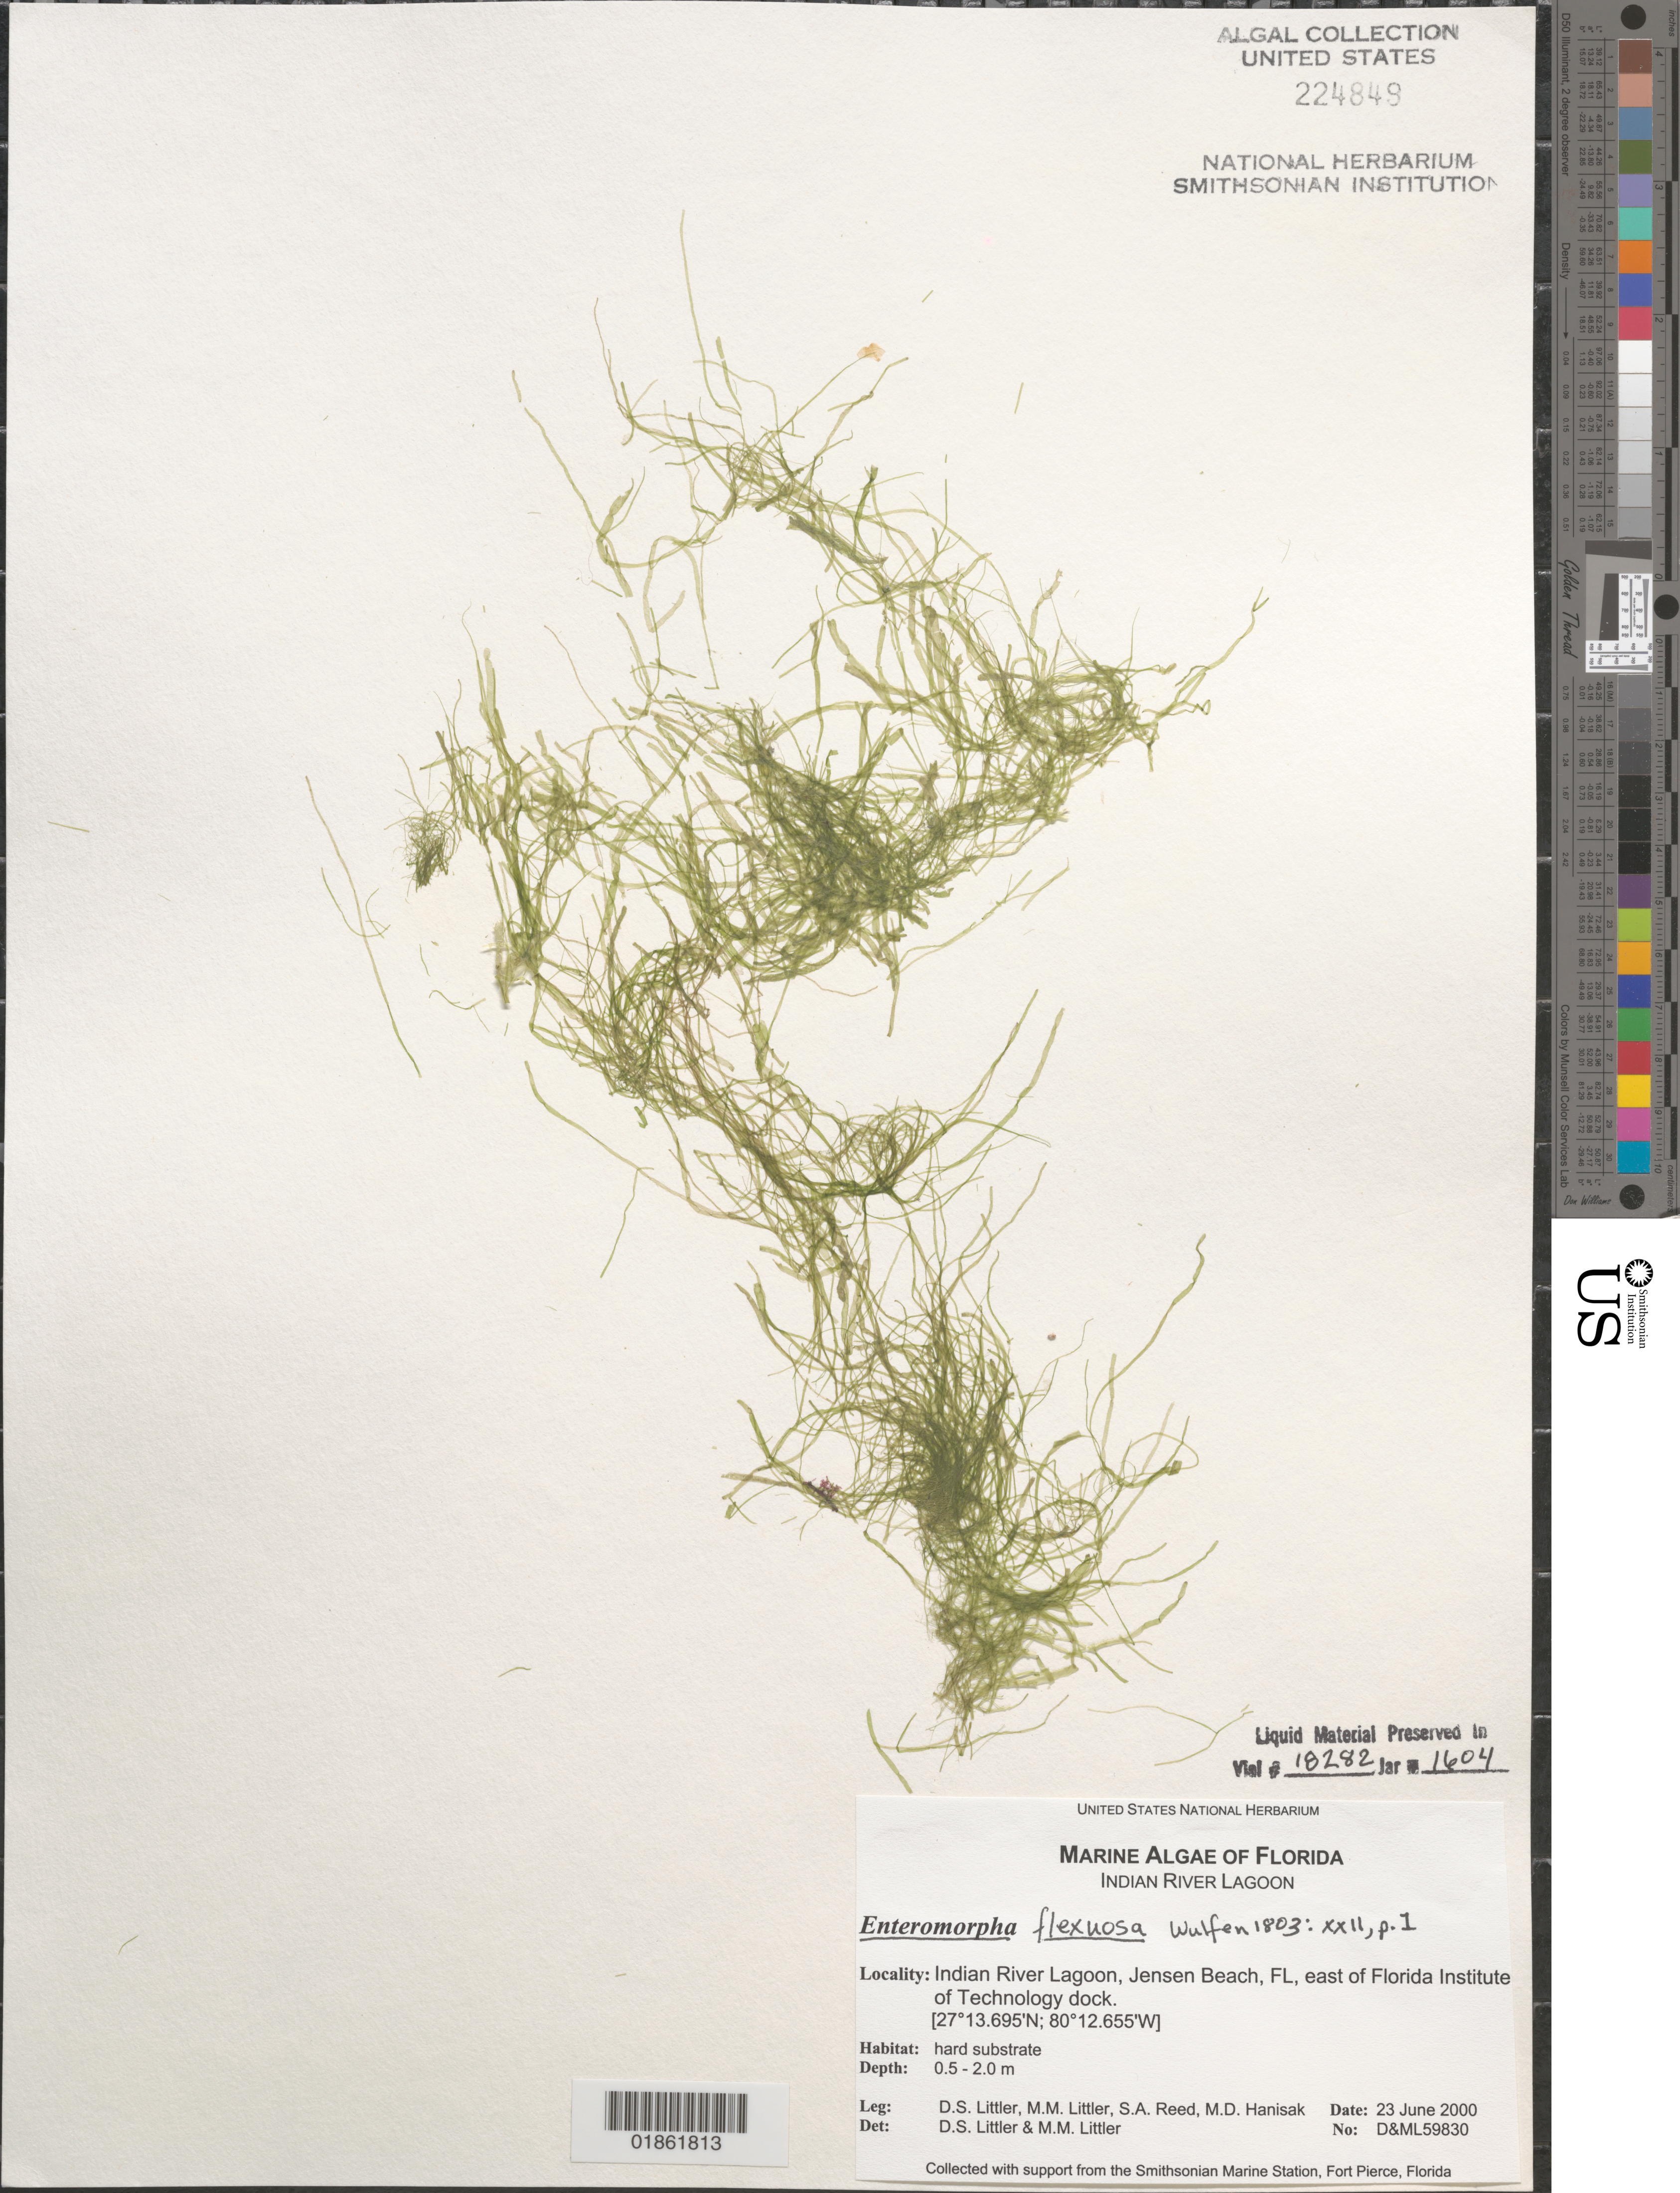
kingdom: Plantae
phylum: Chlorophyta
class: Ulvophyceae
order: Ulvales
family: Ulvaceae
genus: Ulva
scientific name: Ulva flexuosa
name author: Wulfen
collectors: D. S. Littler & M. M. Littler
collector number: D&ML 59830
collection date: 2000-06-23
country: United States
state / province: Florida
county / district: Martin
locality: St. Lucie Inlet, south jetty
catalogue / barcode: US 224849